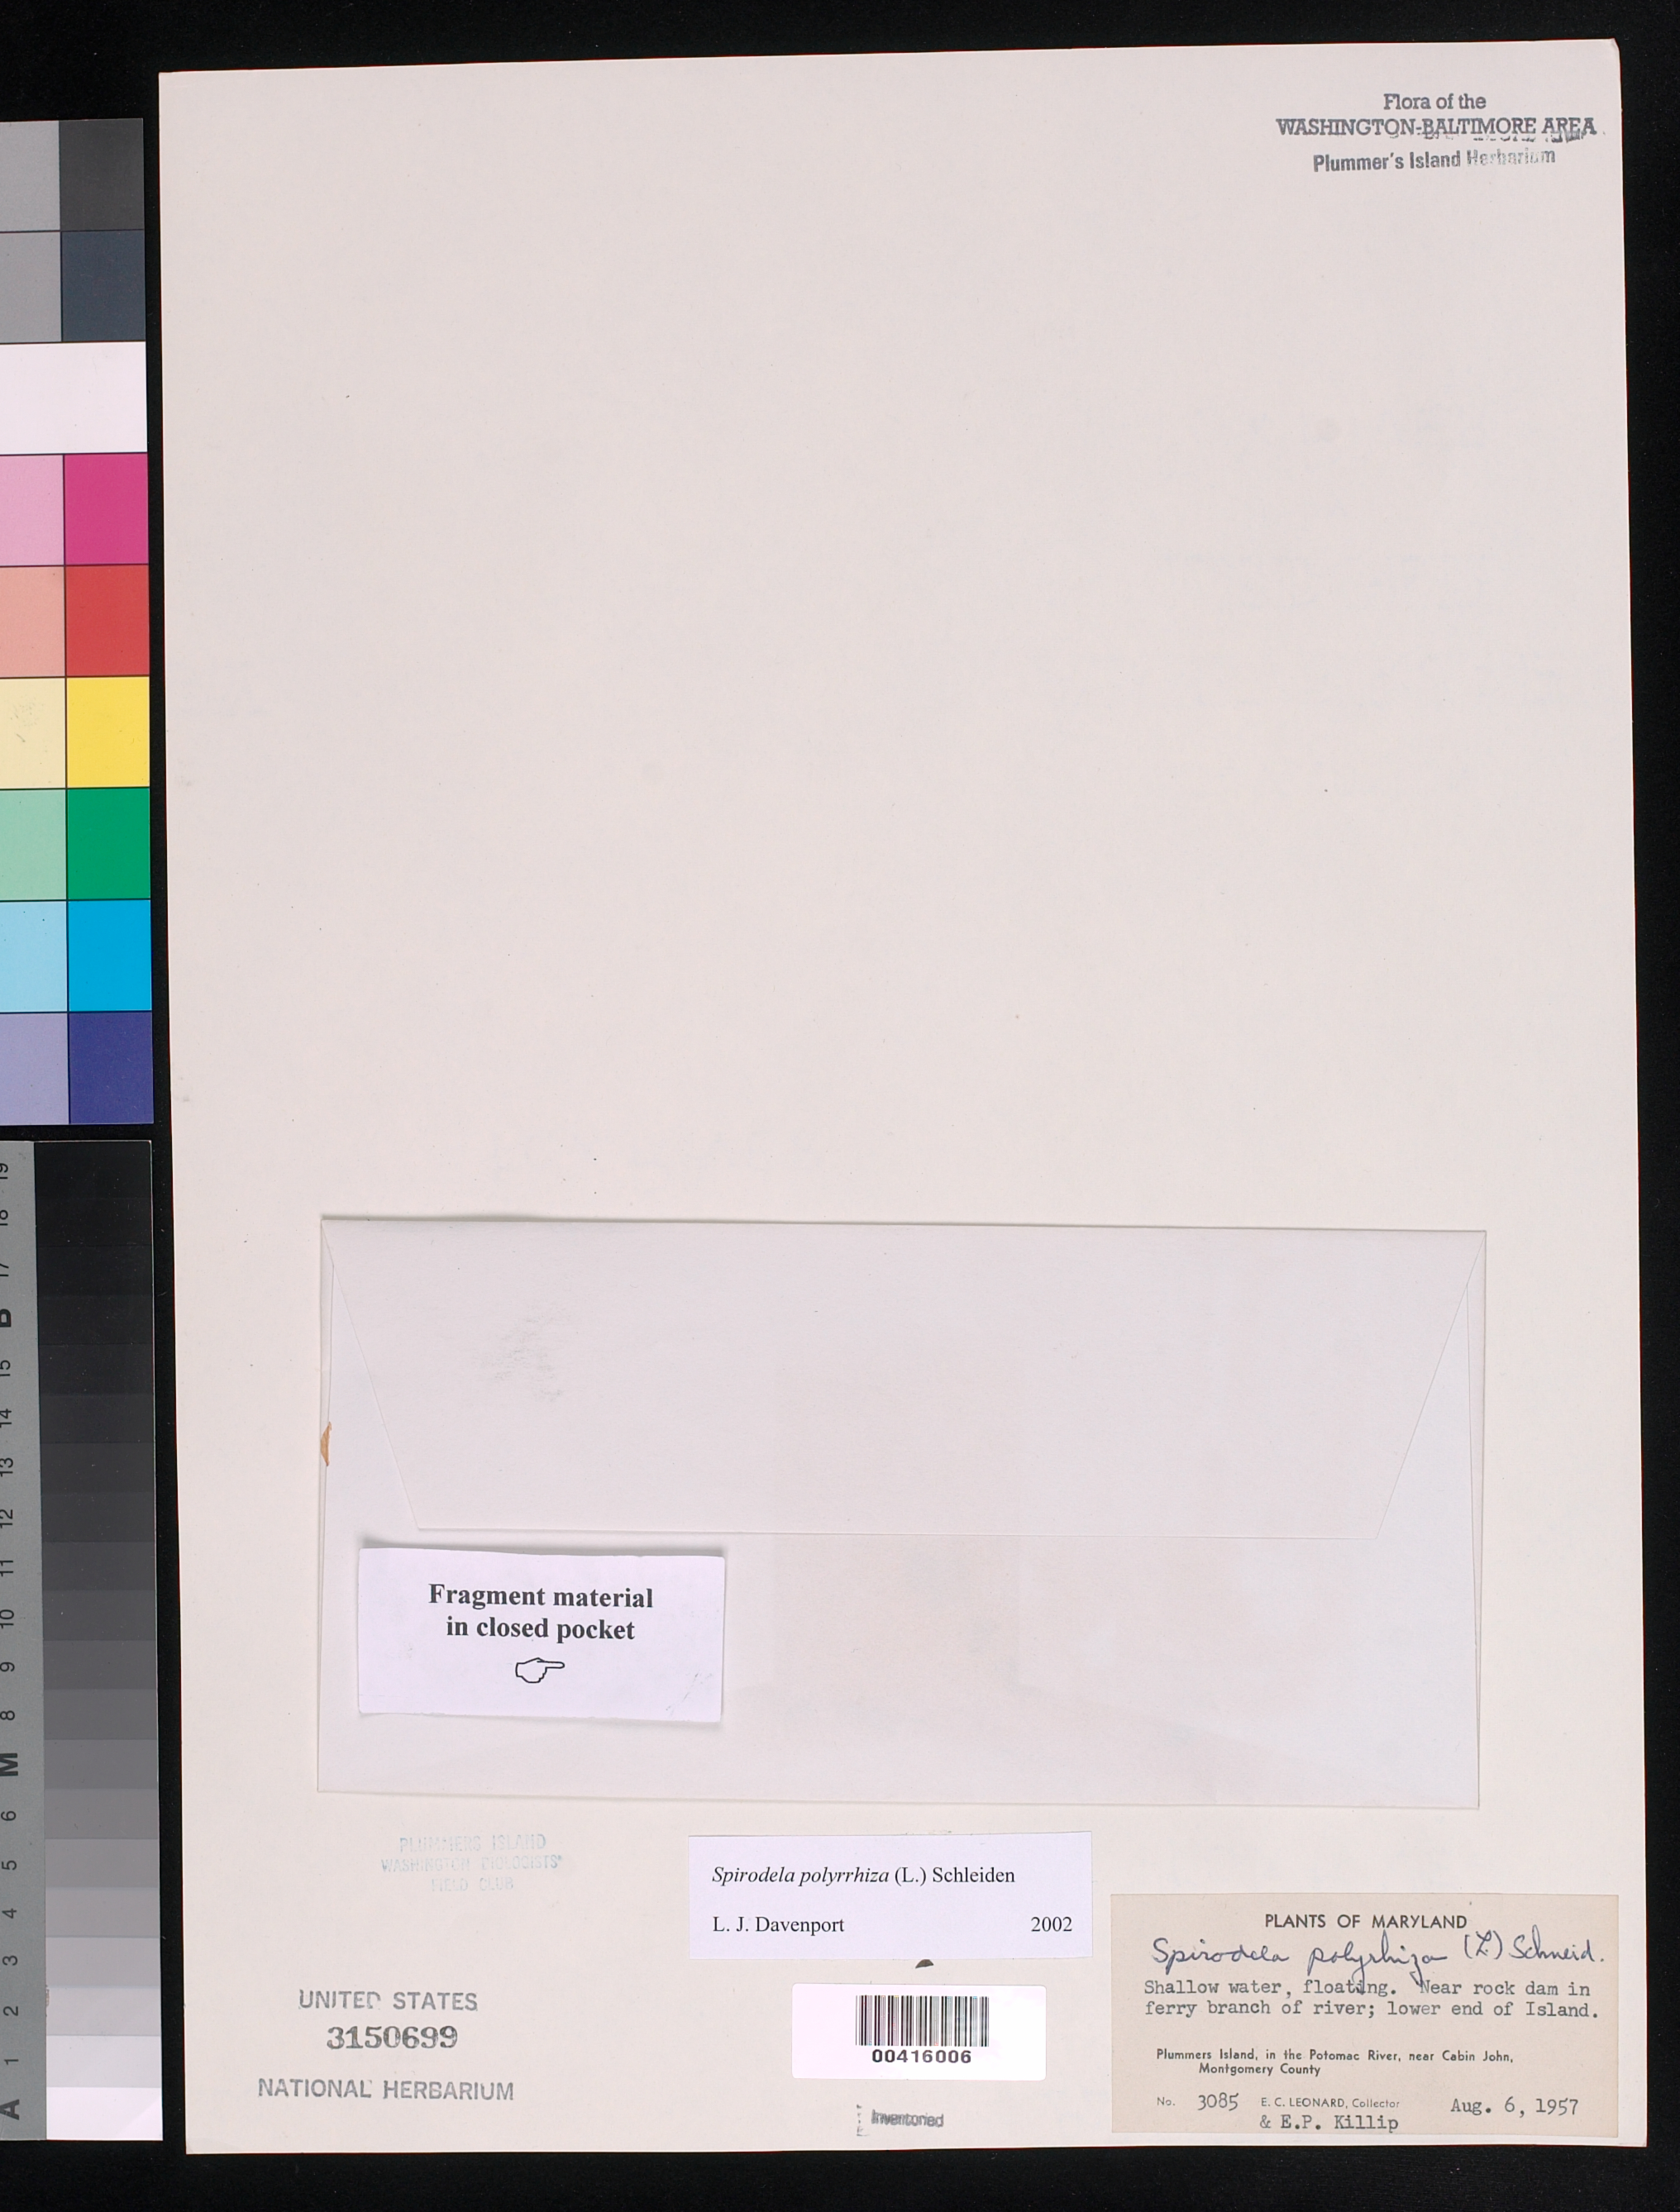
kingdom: Plantae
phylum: Tracheophyta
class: Liliopsida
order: Alismatales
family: Araceae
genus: Spirodela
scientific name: Spirodela polyrrhiza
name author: (L.) Schleid.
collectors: E. C. Leonard & E. P. Killip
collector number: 3085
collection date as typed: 06 Aug 1957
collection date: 1957-08-06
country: United States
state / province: Maryland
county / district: Montgomery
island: Plummers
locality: Plummer's Island, near rock dam in ferry branch of river, lower end of Island, C. & O. Canal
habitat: Shallow water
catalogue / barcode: US 3150699